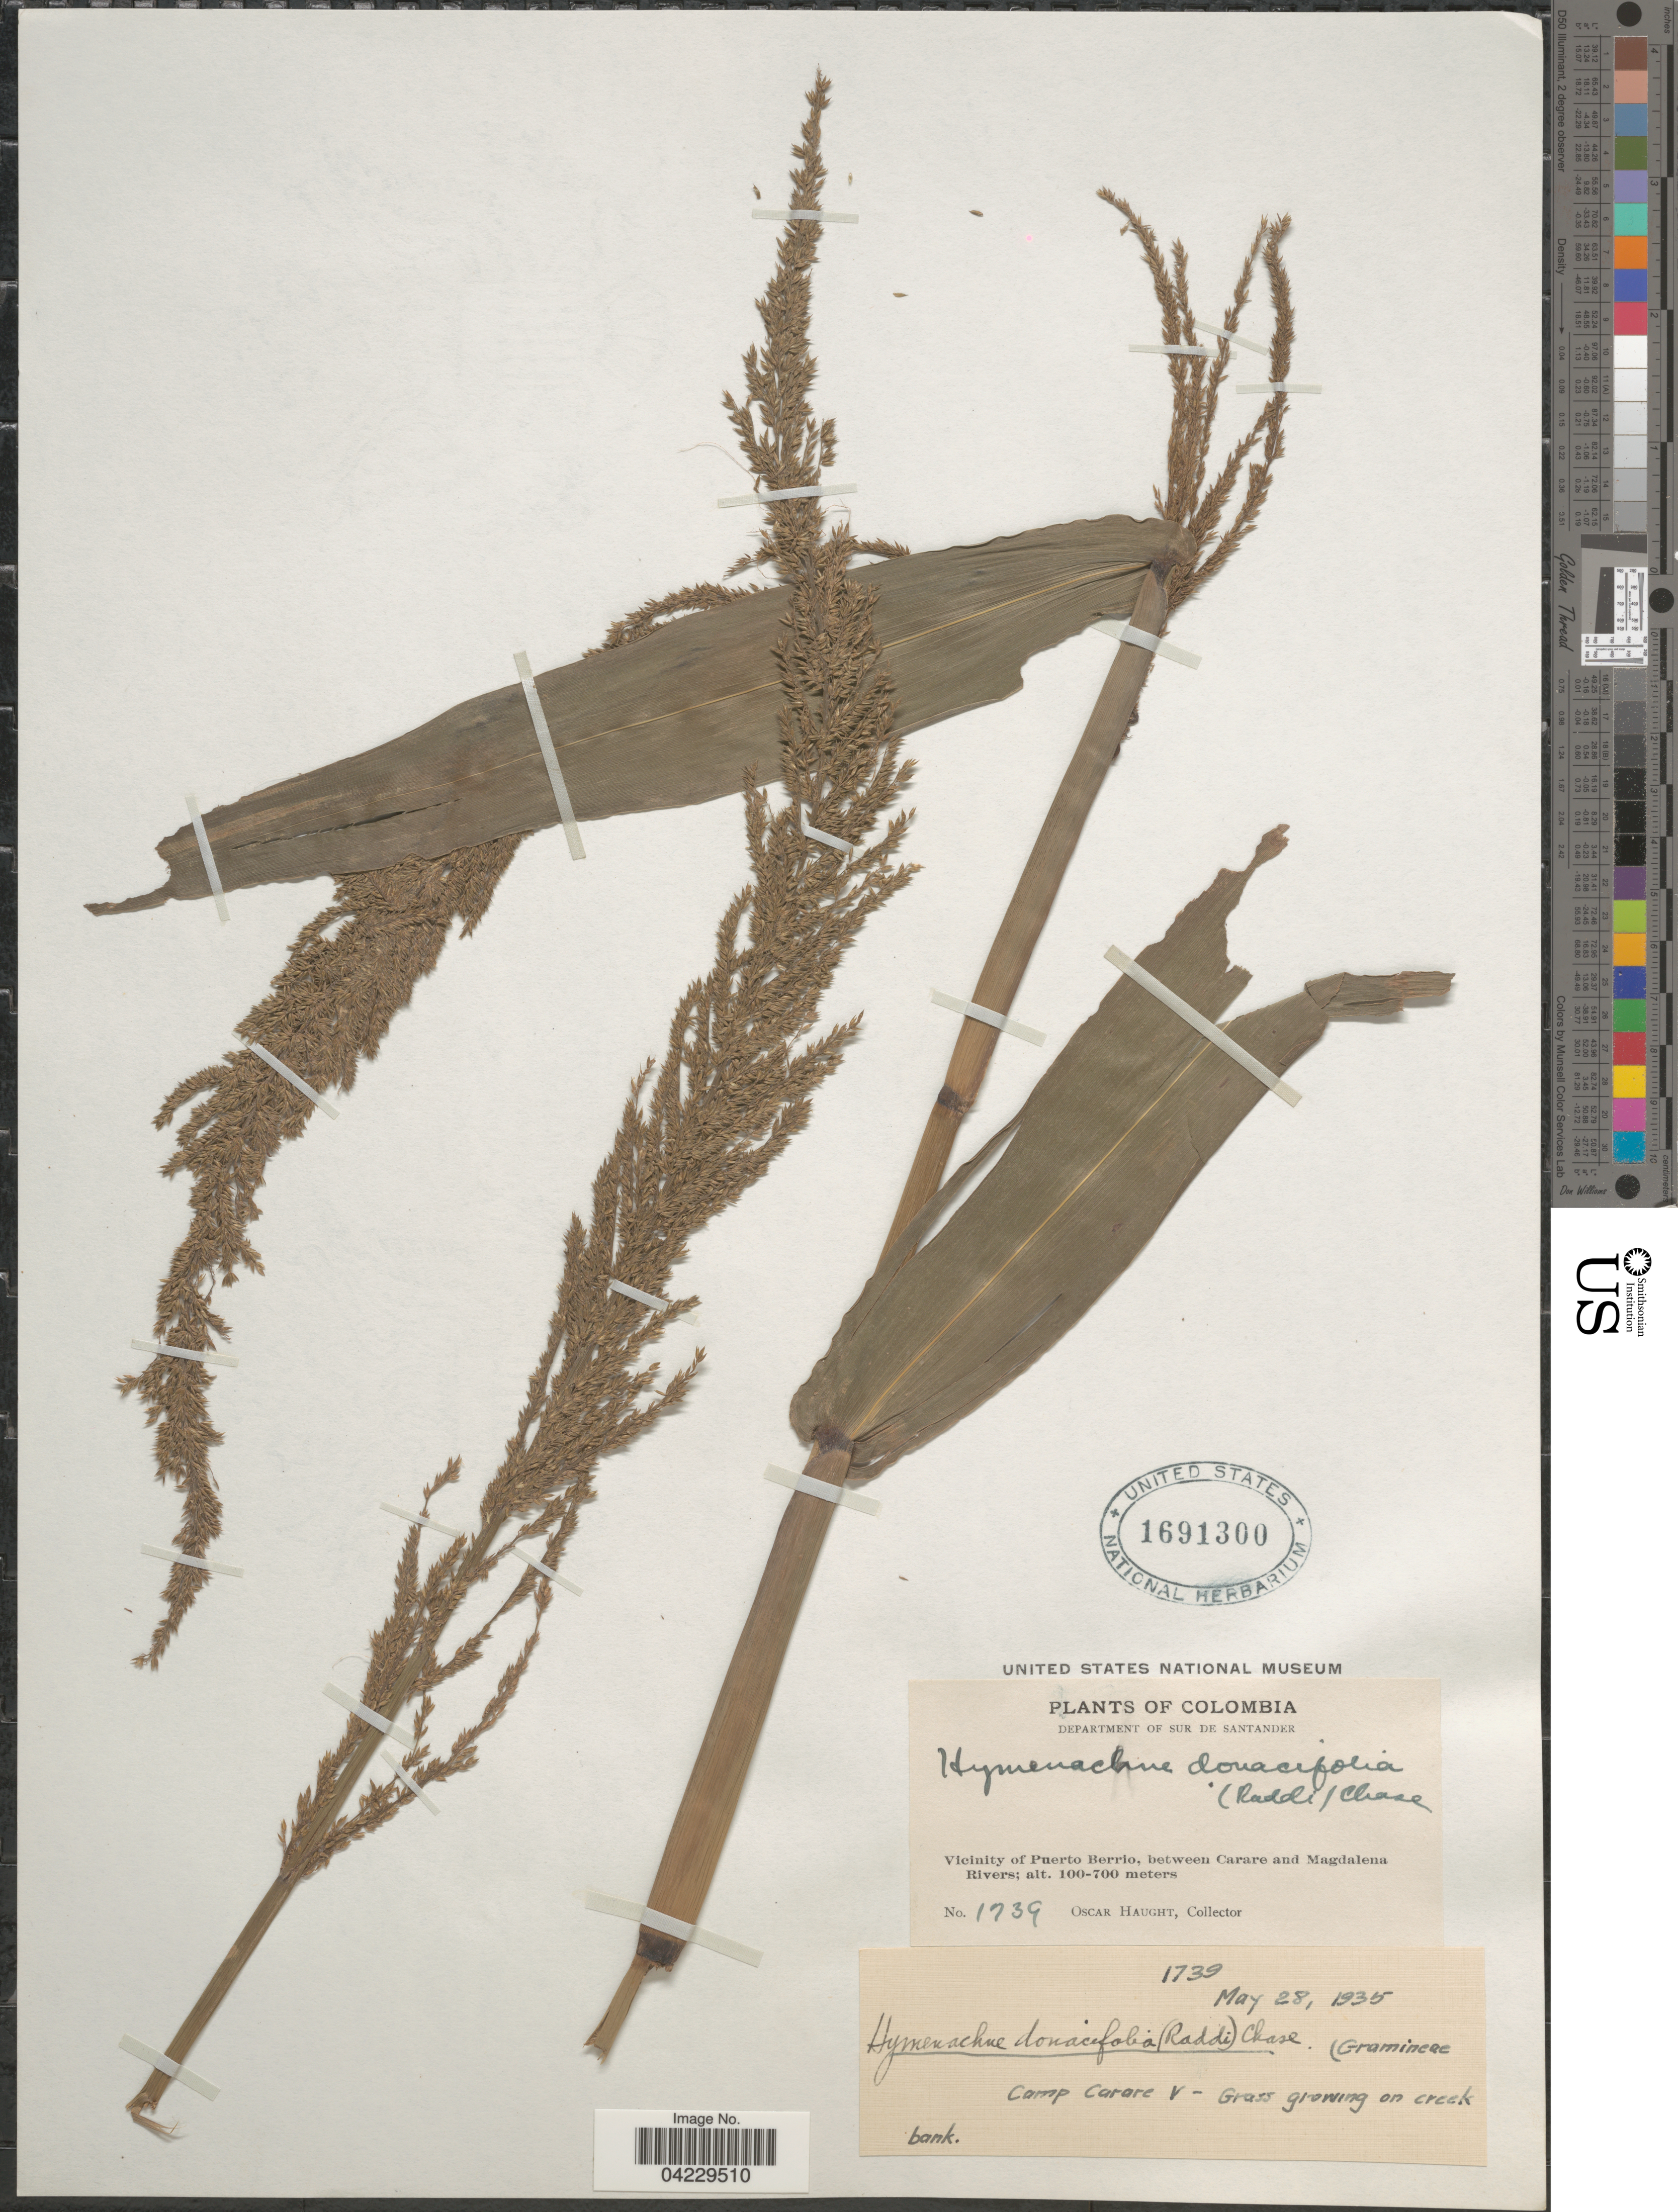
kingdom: Plantae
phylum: Tracheophyta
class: Liliopsida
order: Poales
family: Poaceae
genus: Hymenachne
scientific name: Hymenachne donacifolia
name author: (Raddi) Chase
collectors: O. L. Haught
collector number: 1739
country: Colombia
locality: Department of Sur de Santander. Vicinity of Puerto Berrio, between Carare and Magdalena Rivers.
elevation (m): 100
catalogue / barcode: US 1691300